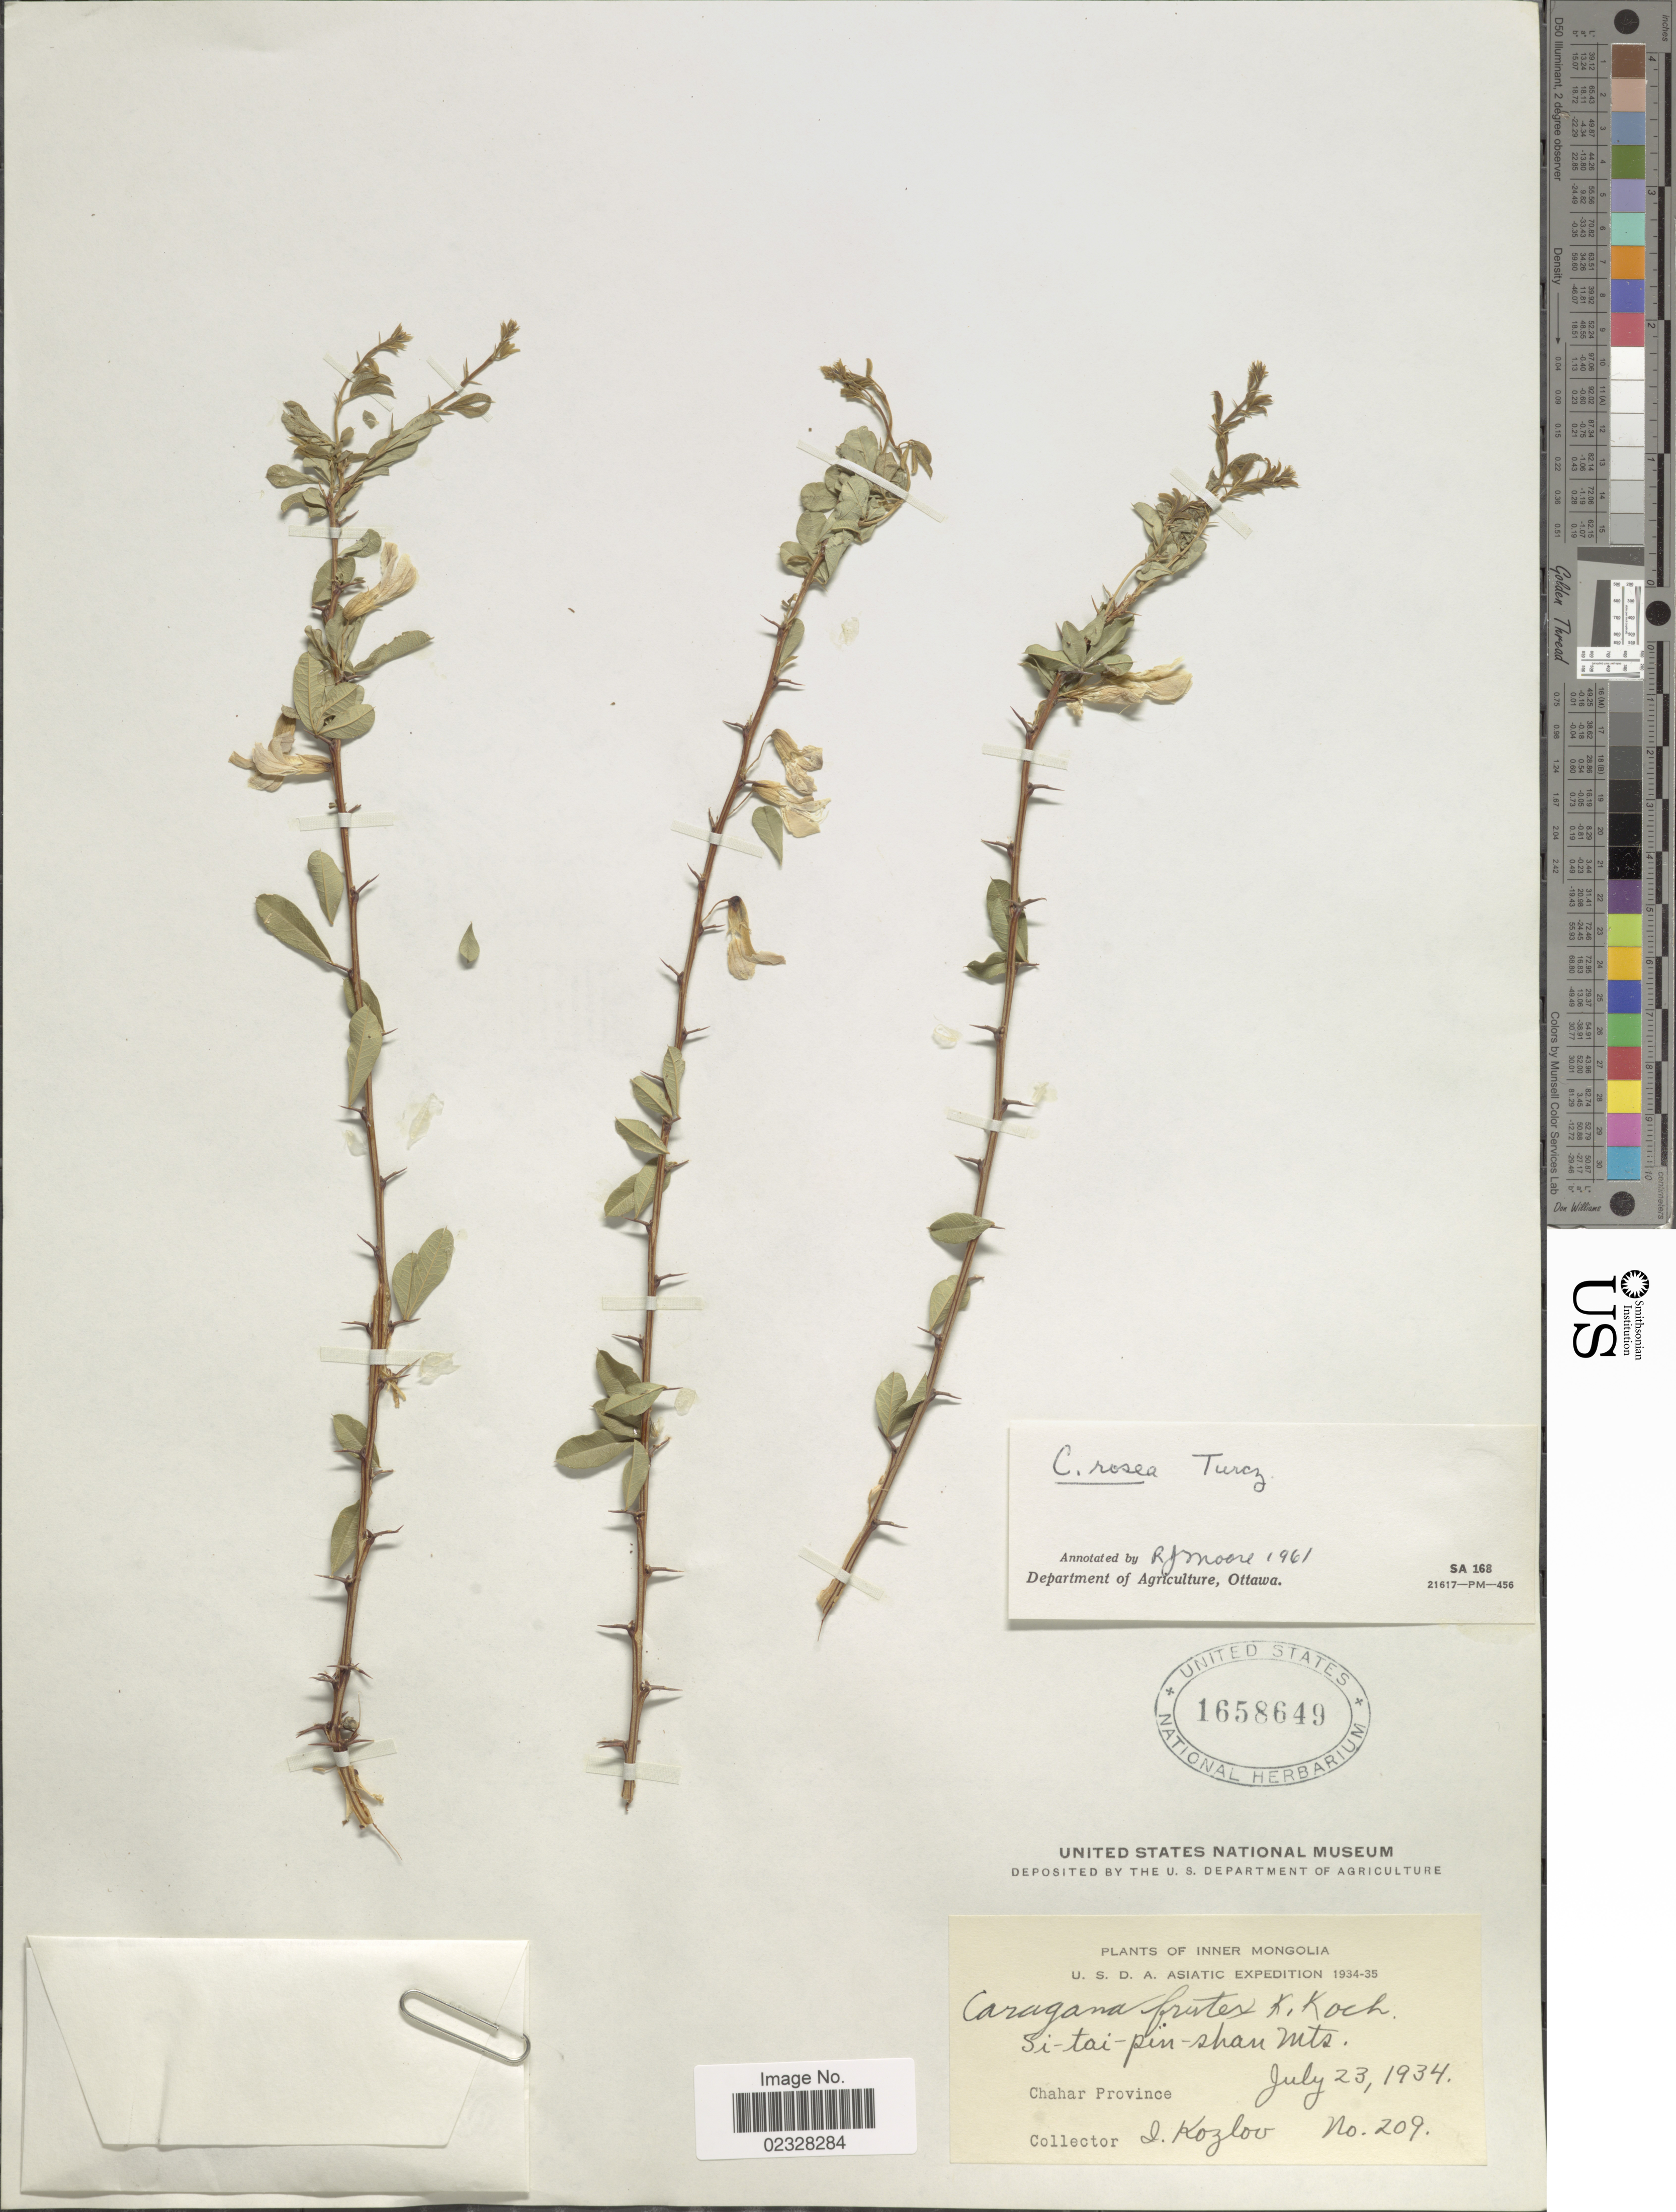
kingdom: Plantae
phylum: Tracheophyta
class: Magnoliopsida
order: Fabales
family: Fabaceae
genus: Caragana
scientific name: Caragana rosea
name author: Maxim.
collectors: I. Kozlov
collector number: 209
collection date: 1934-07-23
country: China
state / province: Nei Monggol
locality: Inner Mongolia, Chahar Province, Si-tai-pin-shan Mts.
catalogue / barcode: US 1658649